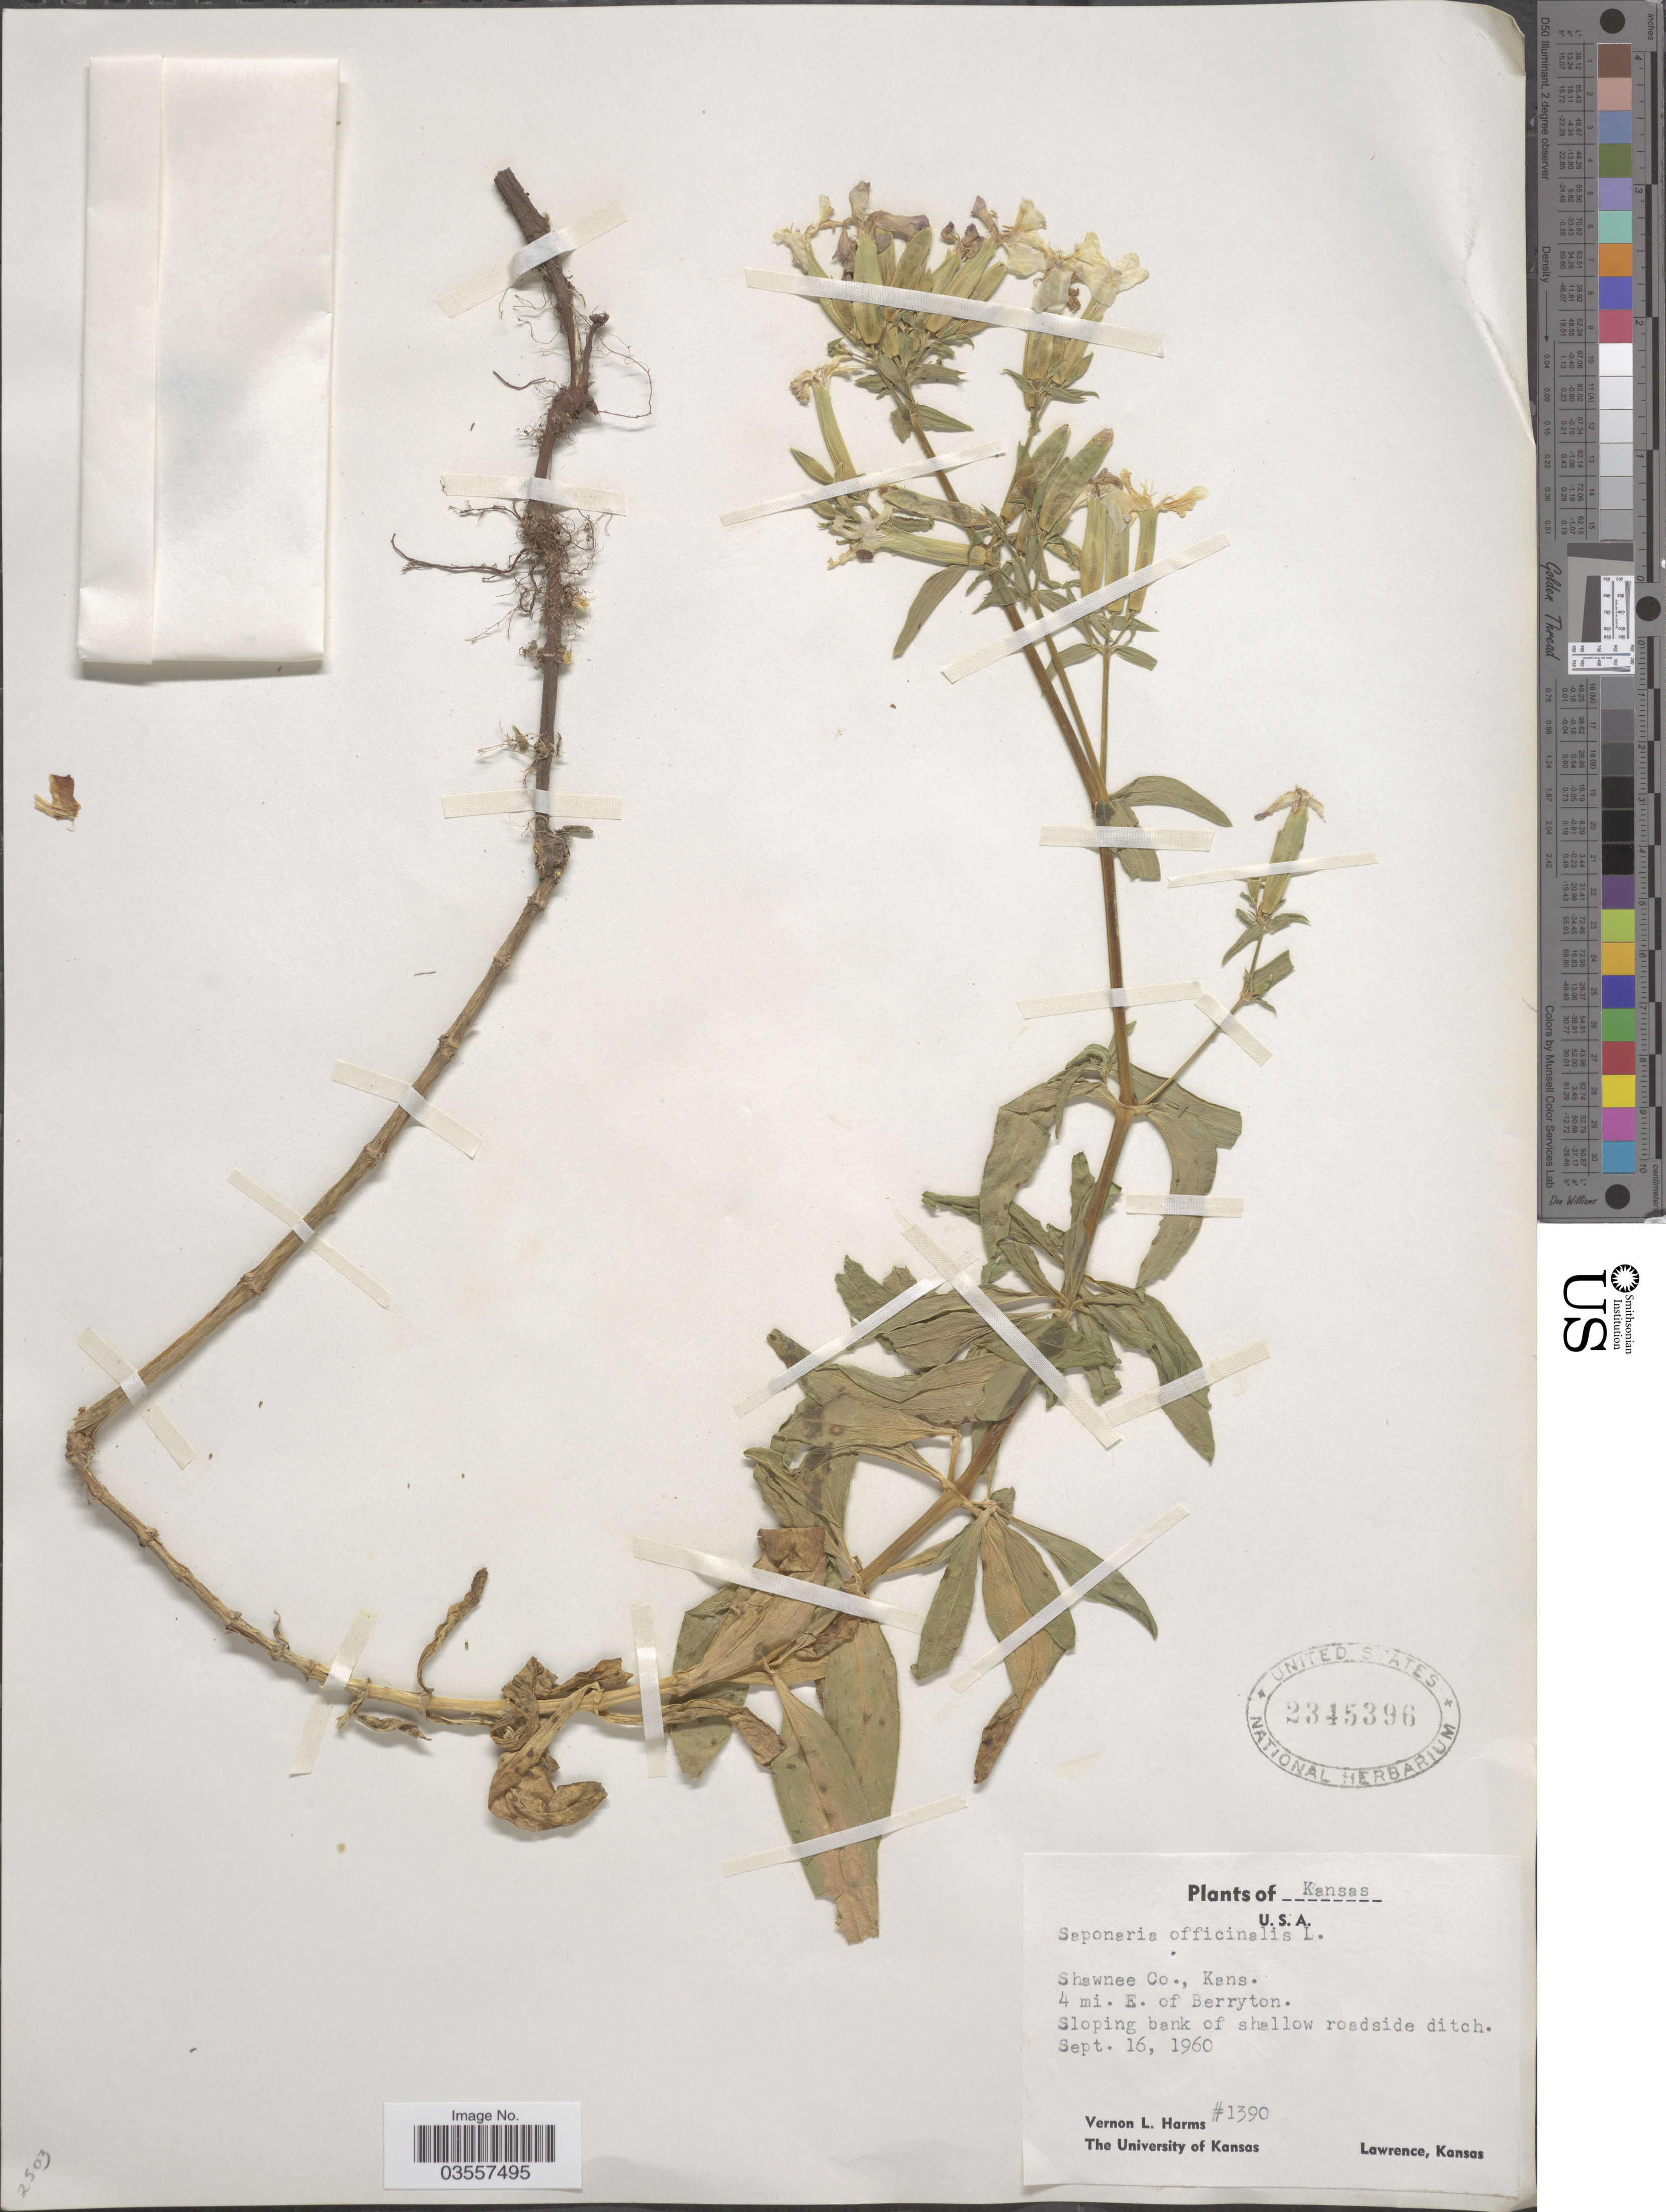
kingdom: Plantae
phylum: Tracheophyta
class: Magnoliopsida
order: Caryophyllales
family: Caryophyllaceae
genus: Saponaria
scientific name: Saponaria officinalis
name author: L.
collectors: V. Harms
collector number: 1390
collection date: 1960-09-16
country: United States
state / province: Kansas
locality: Shawnee Co. 4 mi. E. of Berryton. Sloping bank of shallow roadside ditch.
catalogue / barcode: US 2345396